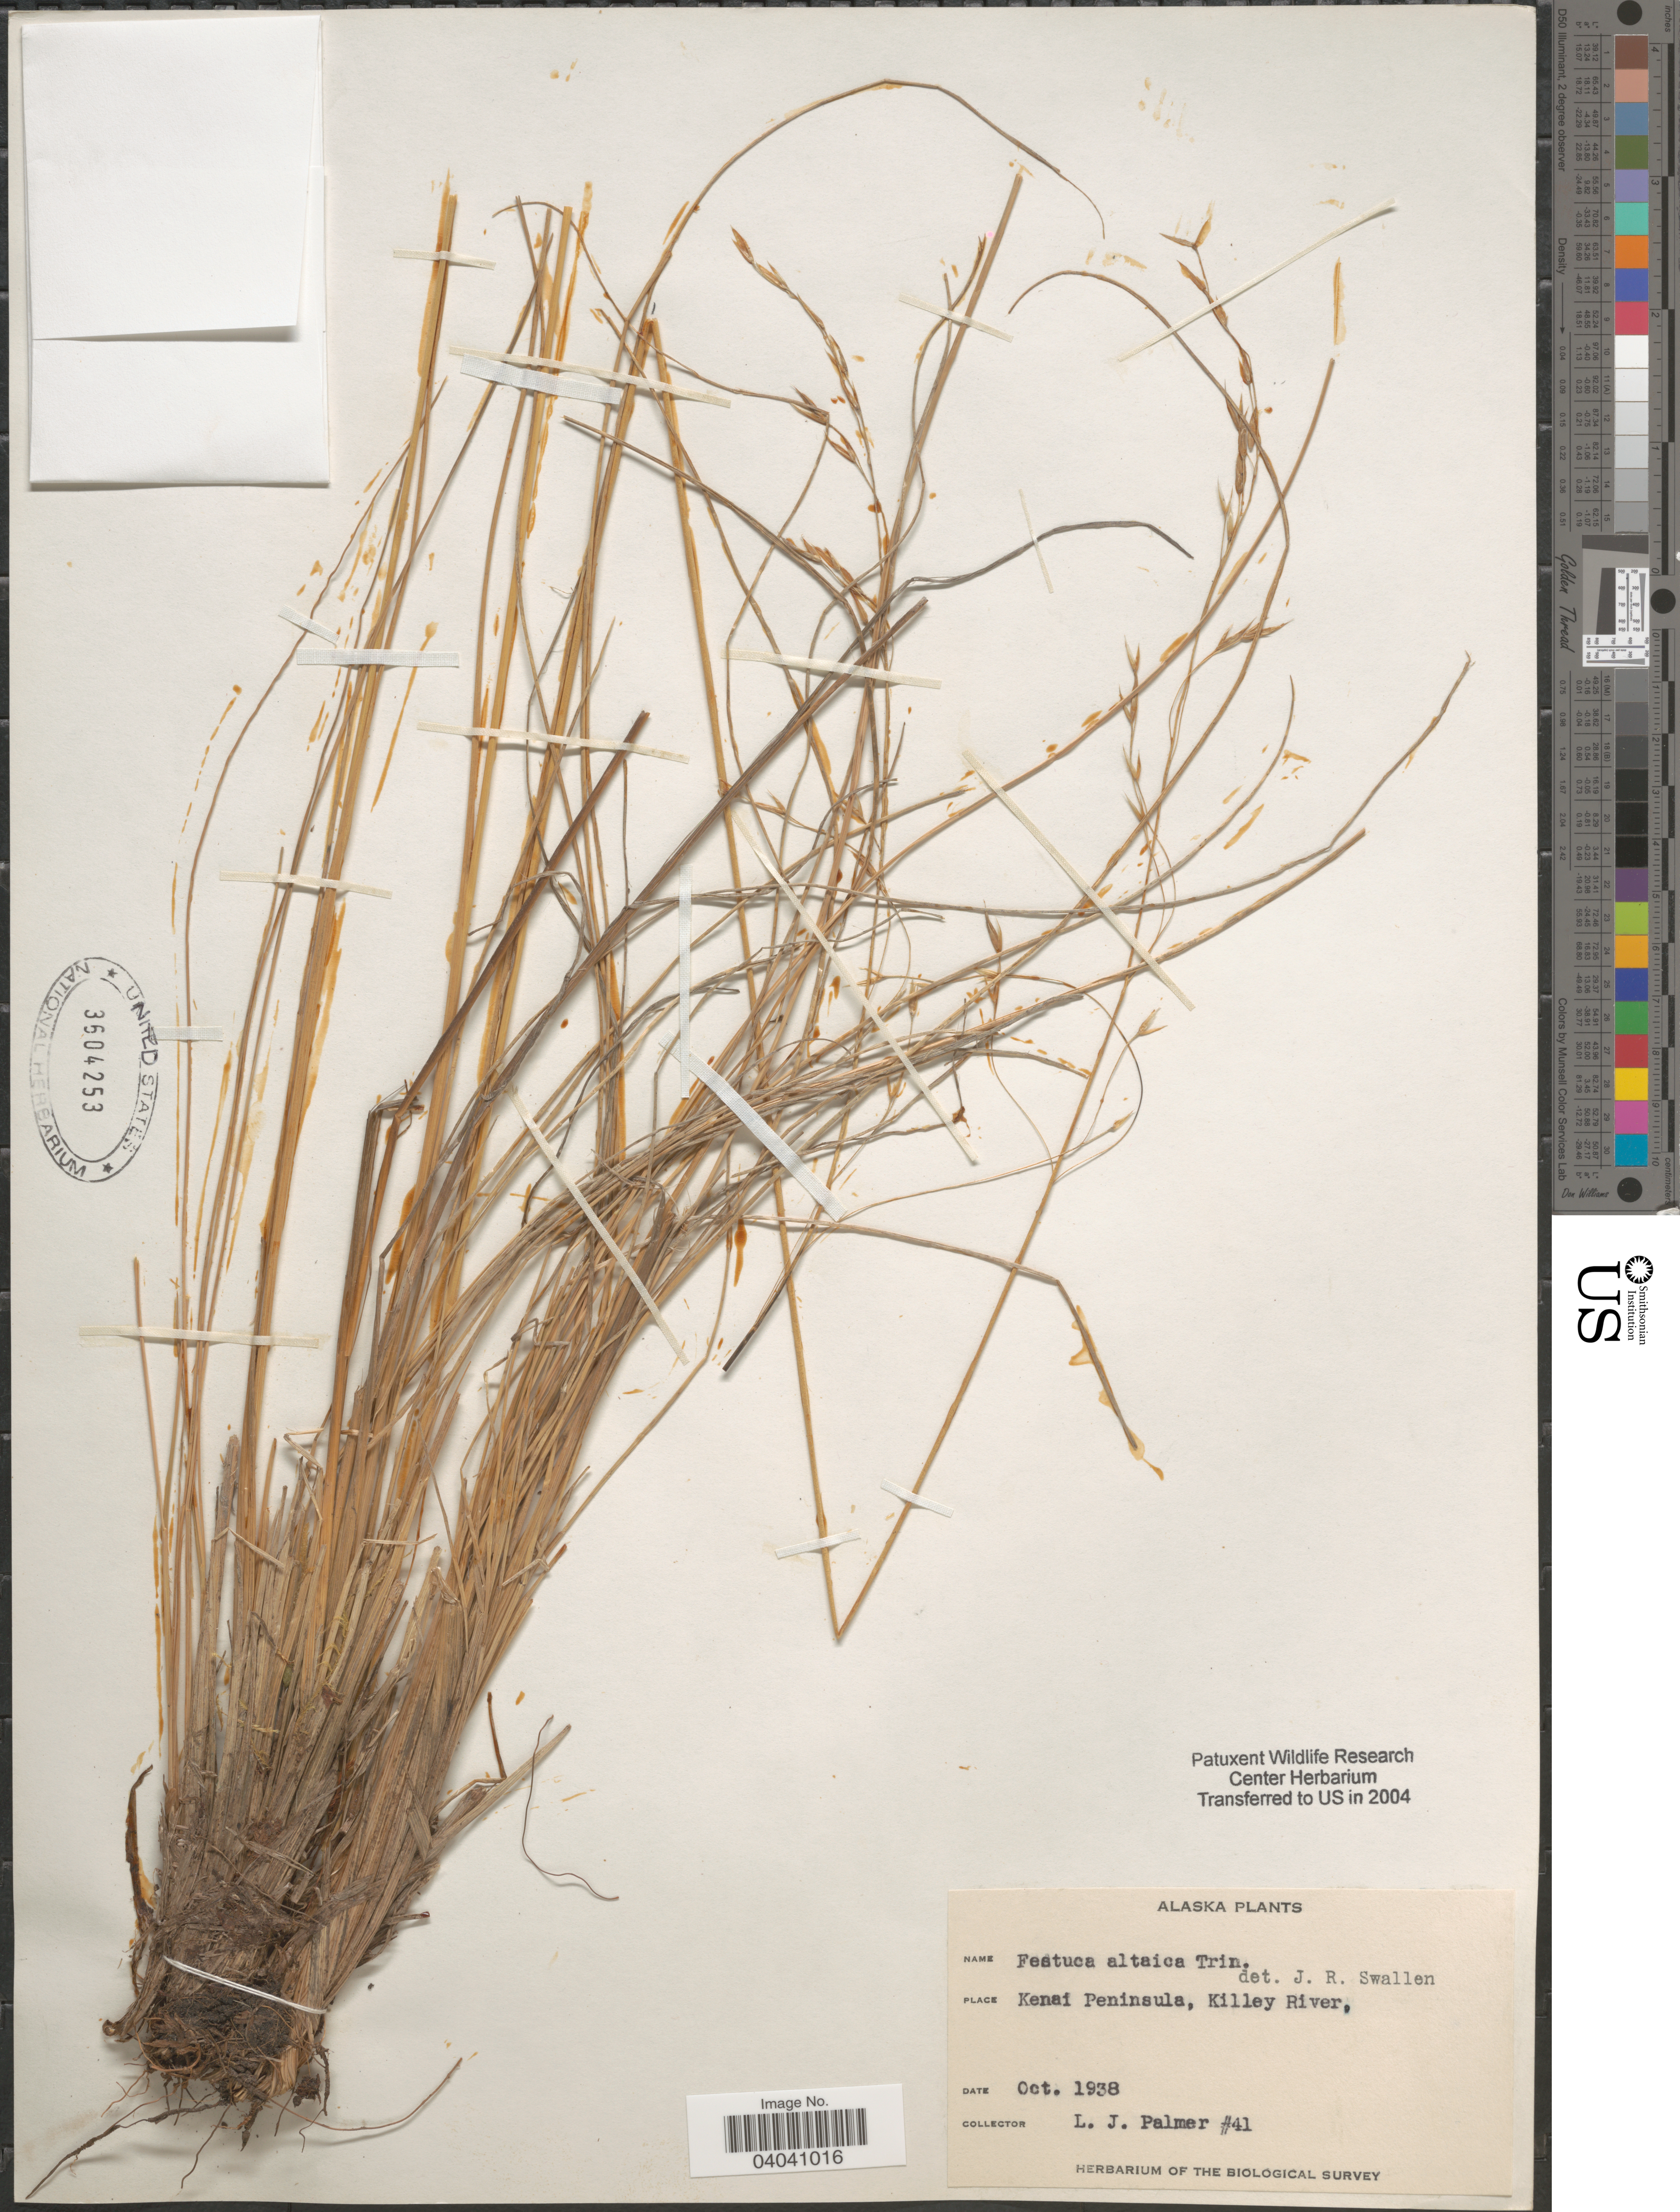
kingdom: Plantae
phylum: Tracheophyta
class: Liliopsida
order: Poales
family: Poaceae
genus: Festuca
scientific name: Festuca altaica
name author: Trin.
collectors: L. J. Palmer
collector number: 41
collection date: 1938-10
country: United States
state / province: Alaska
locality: Kenai Peninsula, Killey River.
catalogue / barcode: US 3604253